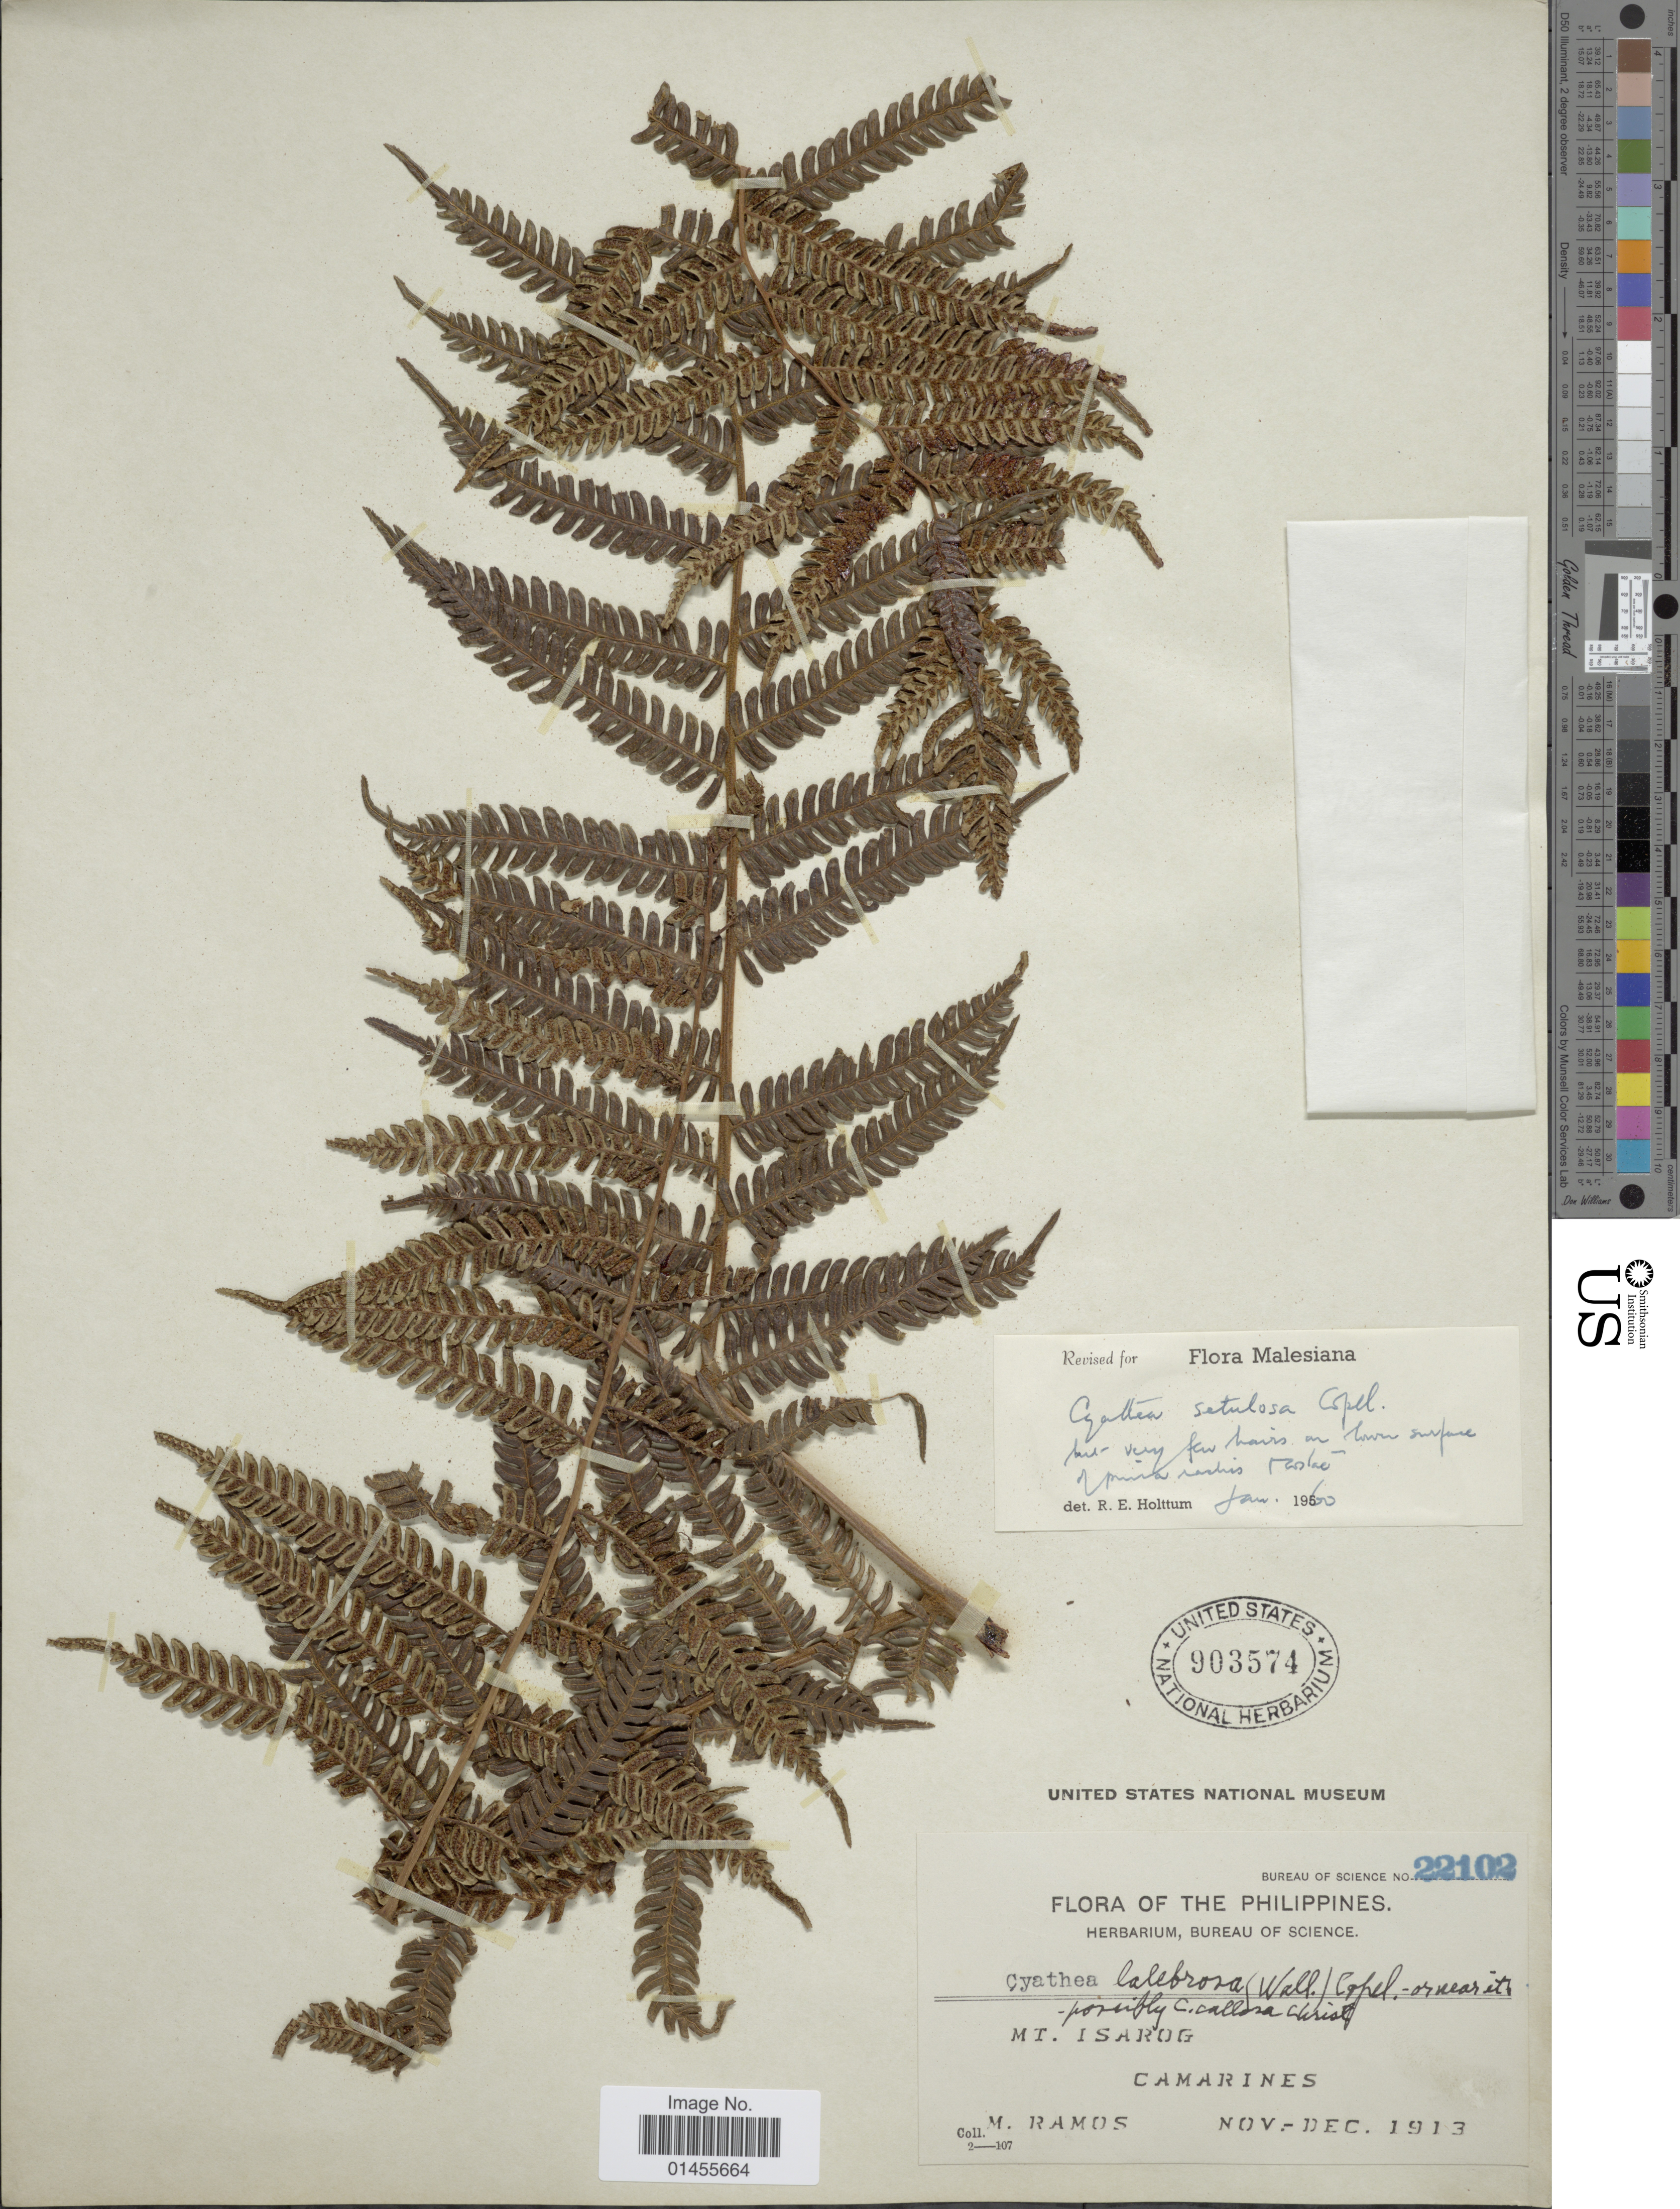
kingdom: Plantae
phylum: Tracheophyta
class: Polypodiopsida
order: Cyatheales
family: Cyatheaceae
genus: Alsophila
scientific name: Alsophila setulosa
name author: (Copel.) R.M. Tryon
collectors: M. Ramos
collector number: Bureau of Science 22102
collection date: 1913-11/1913-12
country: Philippines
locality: Mt. Isarog, Camarines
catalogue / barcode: US 903574